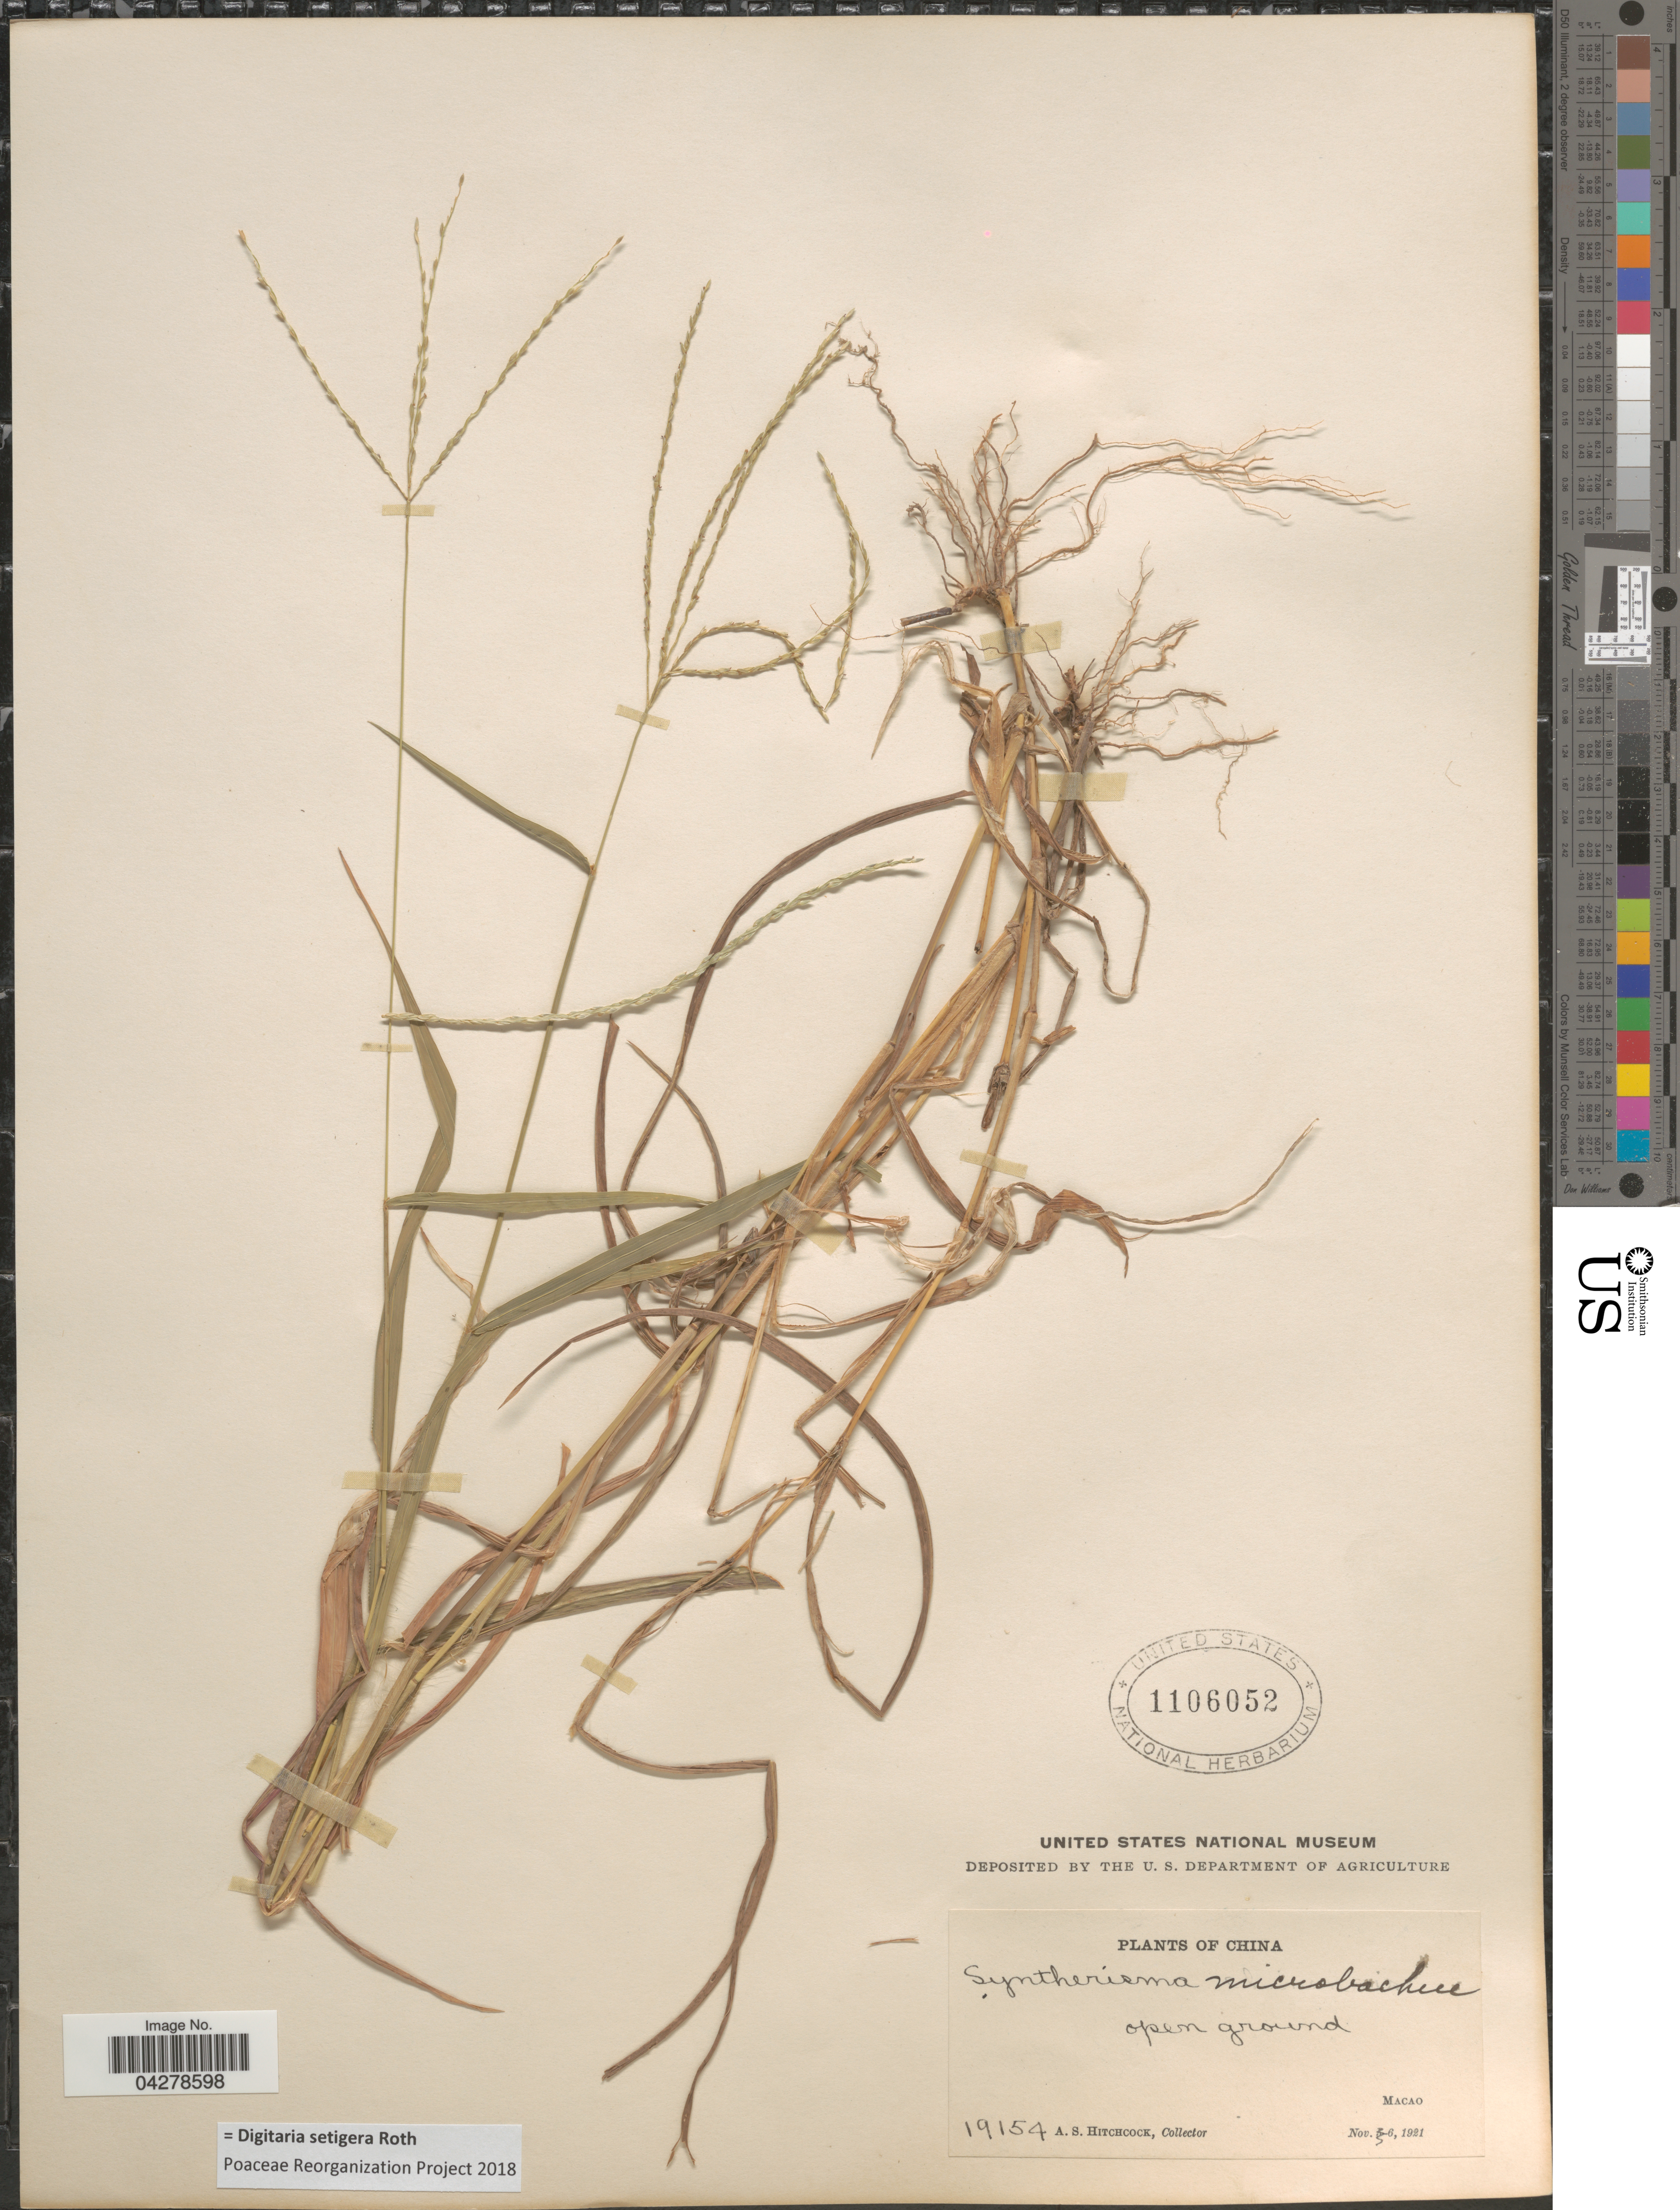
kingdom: Plantae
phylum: Tracheophyta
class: Liliopsida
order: Poales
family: Poaceae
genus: Digitaria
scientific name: Digitaria setigera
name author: Roth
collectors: A. S. Hitchcock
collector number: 19154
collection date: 1921-11-06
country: China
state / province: Macau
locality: Open ground. Macao.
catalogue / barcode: US 1106052